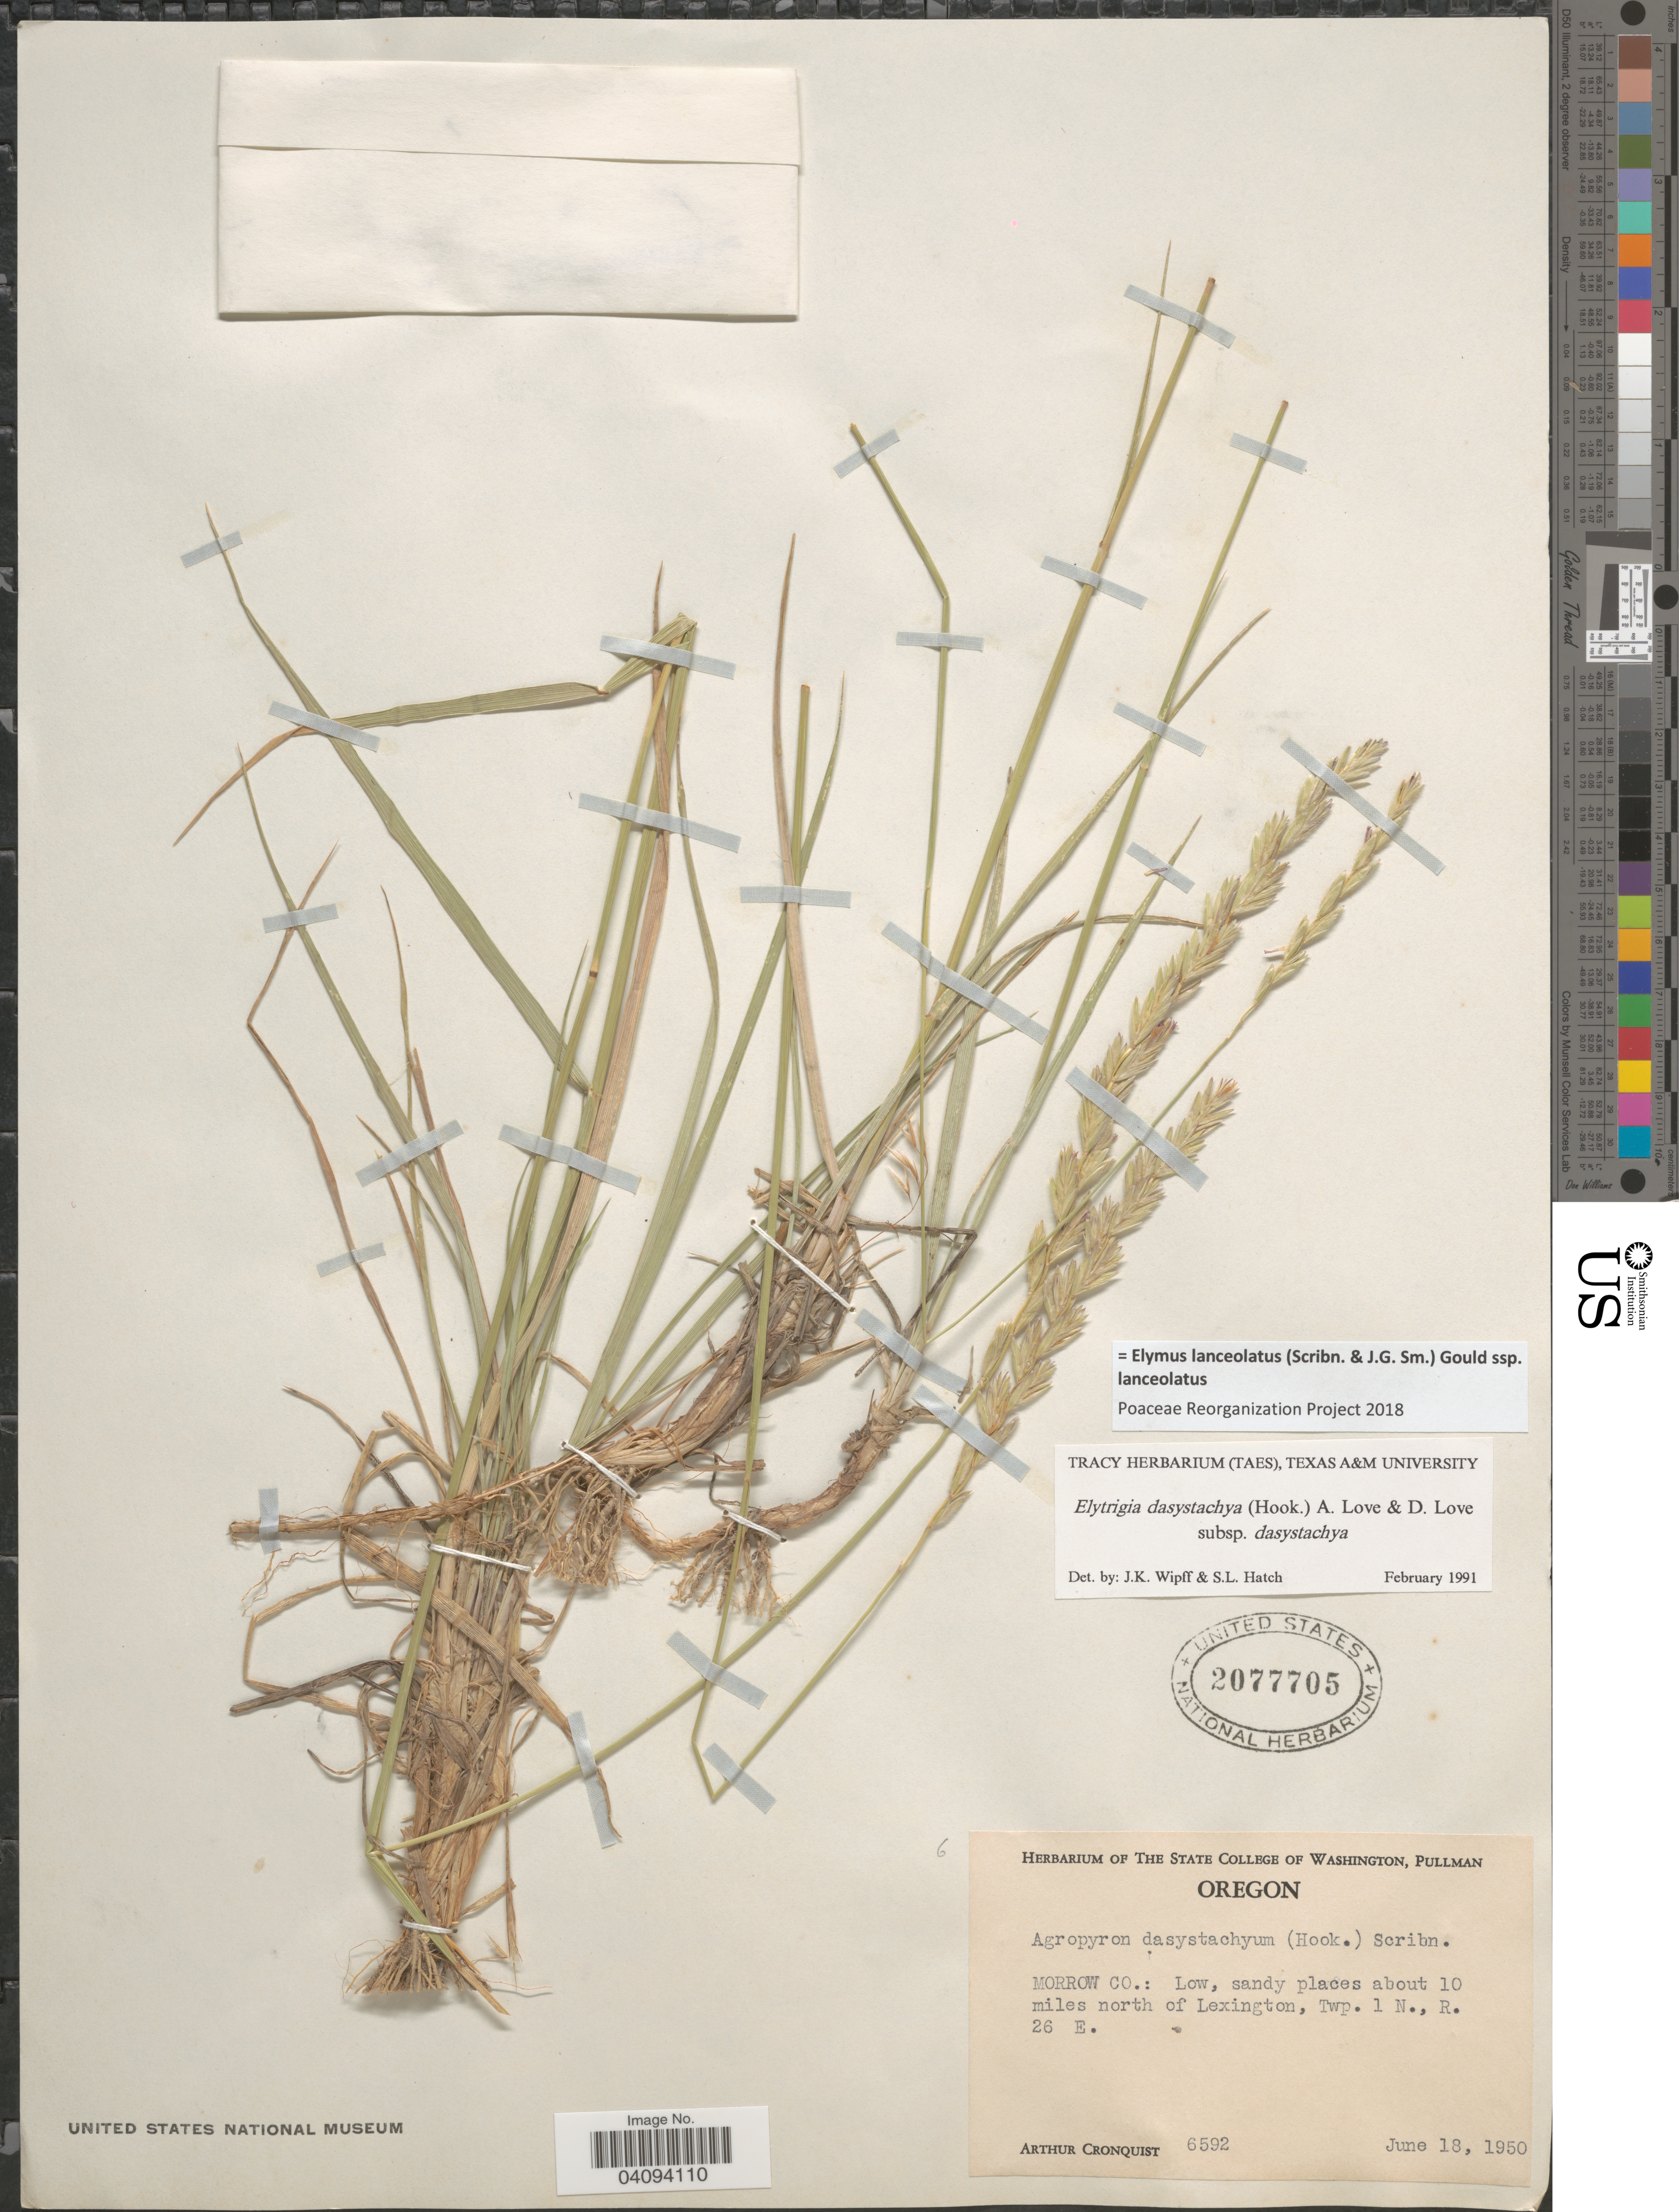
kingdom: Plantae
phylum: Tracheophyta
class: Liliopsida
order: Poales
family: Poaceae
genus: Elymus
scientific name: Elymus lanceolatus subsp. lanceolatus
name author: (Scribn. & J.G. Sm.) Gould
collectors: A. J. Cronquist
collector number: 6592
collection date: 1950-06-18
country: United States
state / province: Oregon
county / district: Morrow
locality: Morrow Co.: Low, sandy places about 10 miles north of Lexington, Twp. 1 N., R. 26 E.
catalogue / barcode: US 2077705